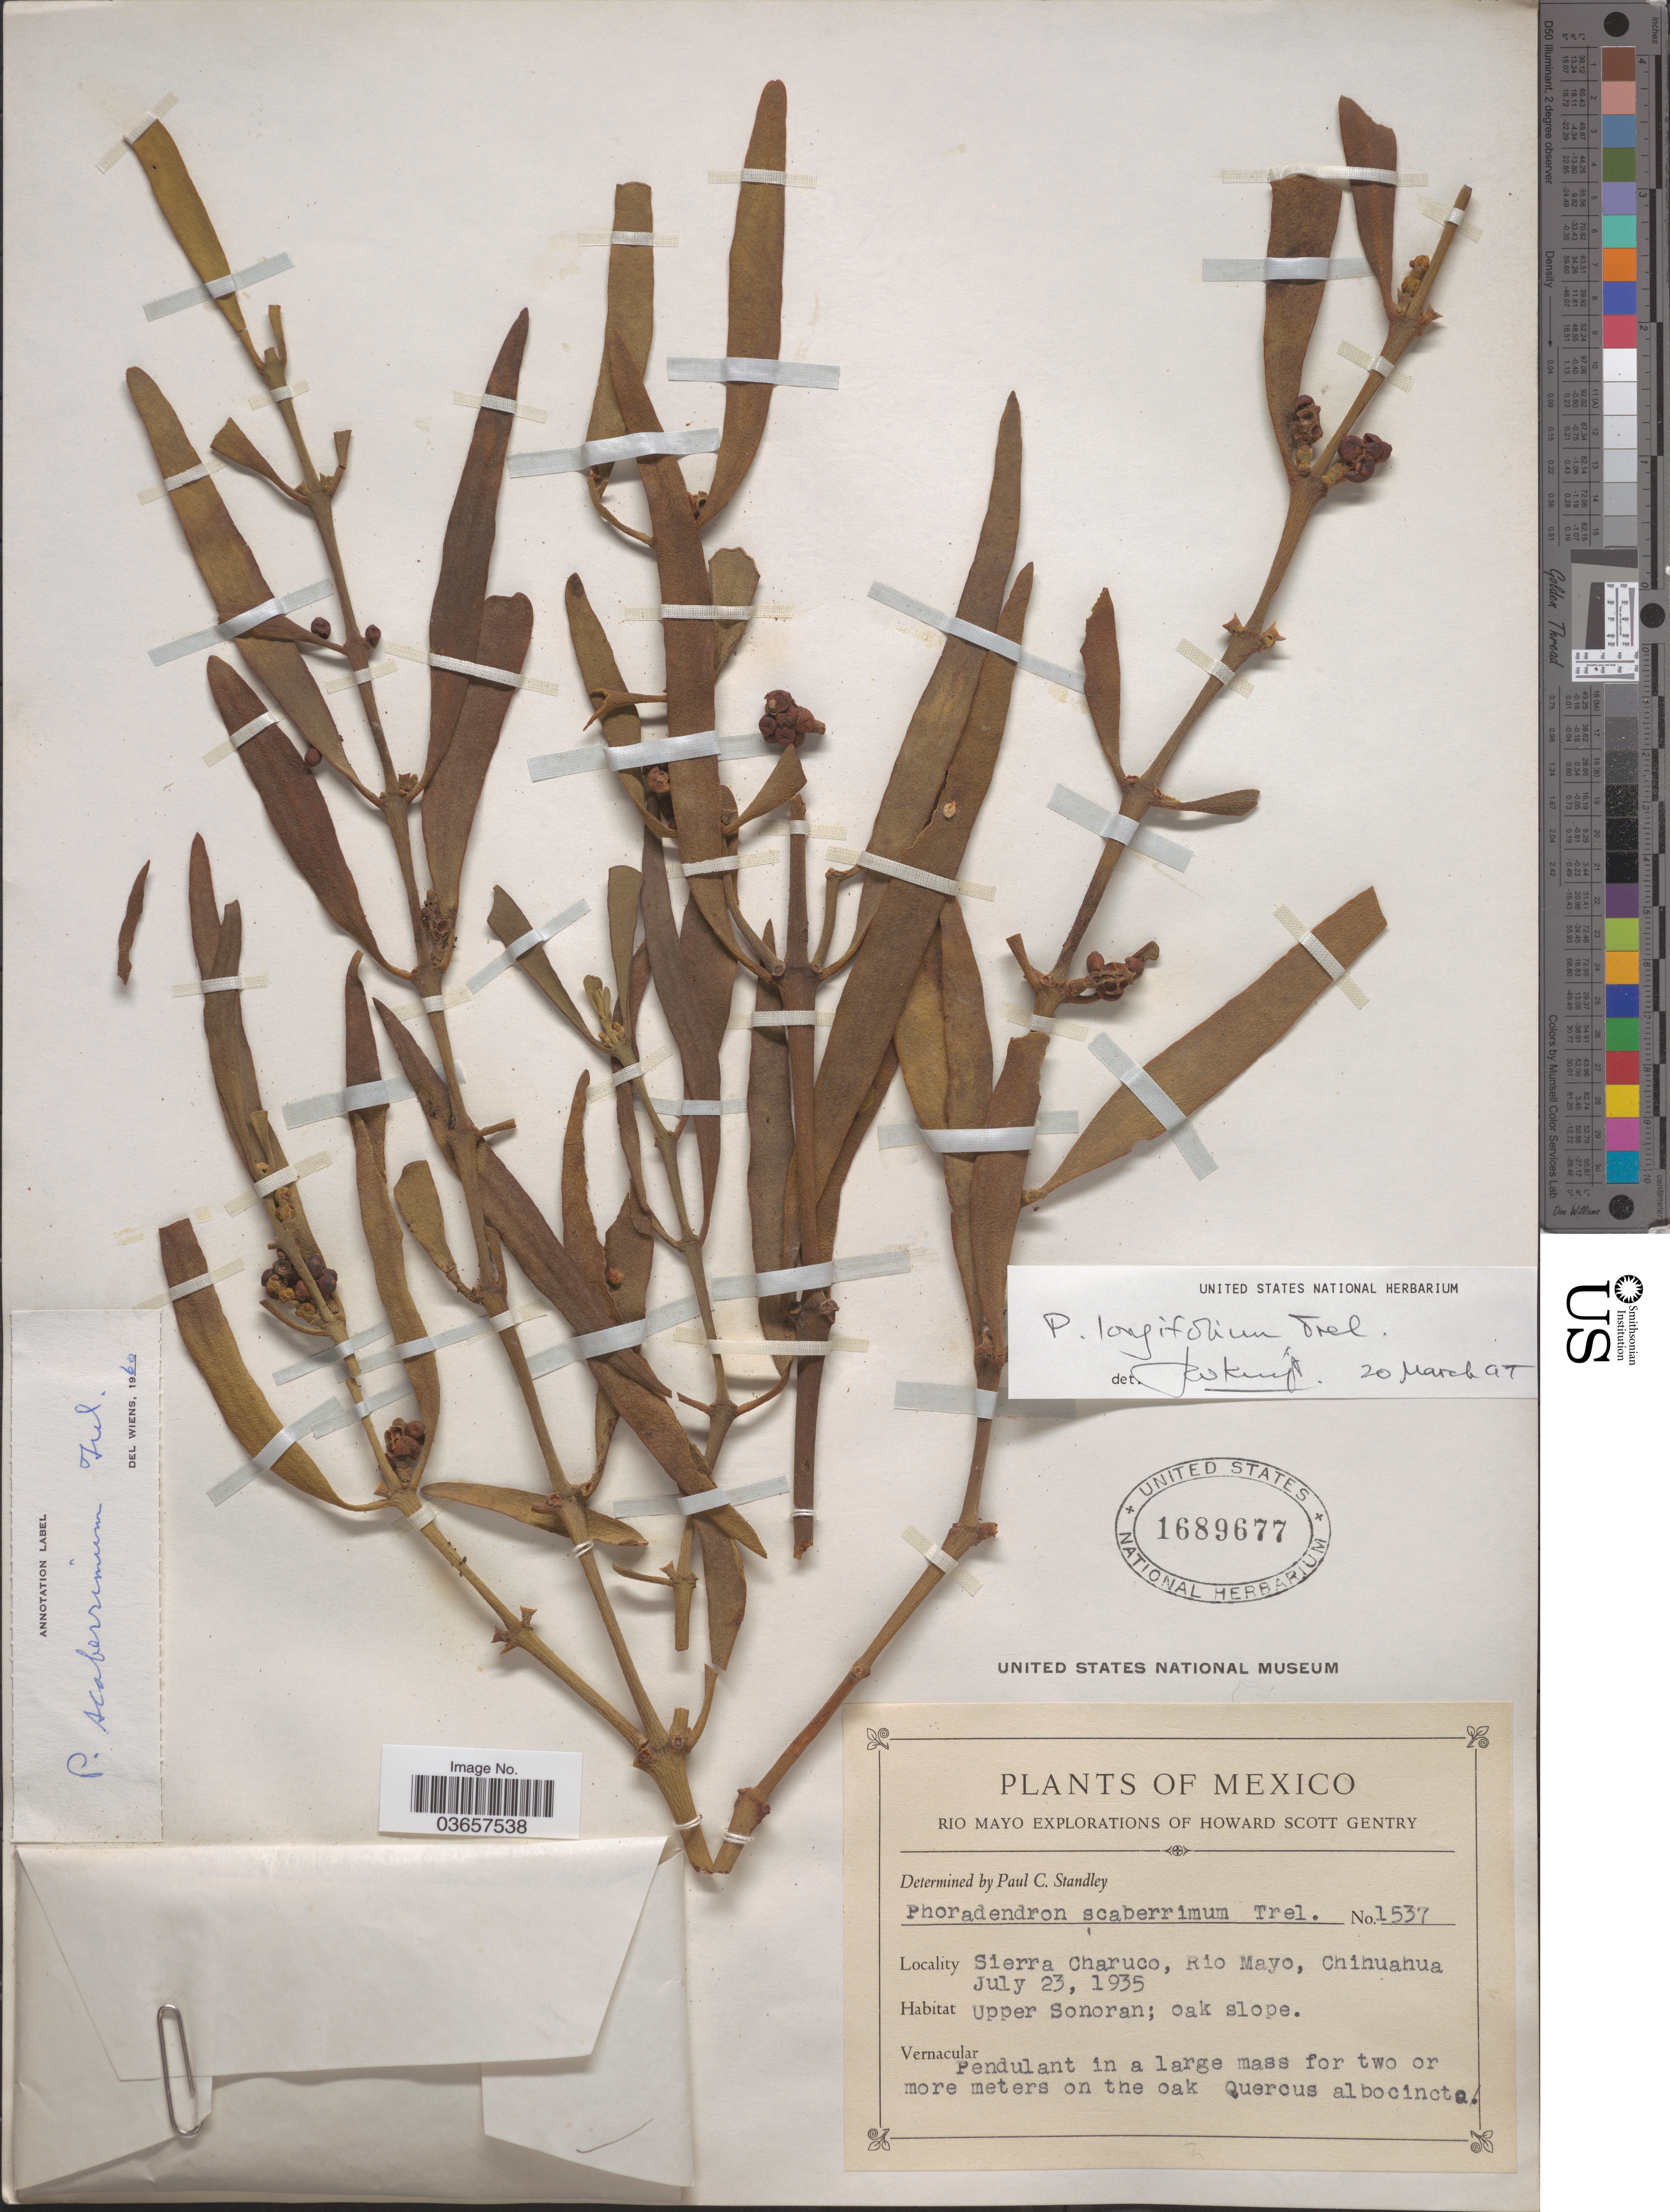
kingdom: Plantae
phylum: Tracheophyta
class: Magnoliopsida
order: Santalales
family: Viscaceae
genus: Phoradendron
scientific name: Phoradendron longifolium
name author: Eichler ex Trel.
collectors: H. S. Gentry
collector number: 1537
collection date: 1935-07-23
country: Mexico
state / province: Chihuahua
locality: Rio Mayo. Sierra Charuco. Upper Sonoran.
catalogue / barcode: US 1689677